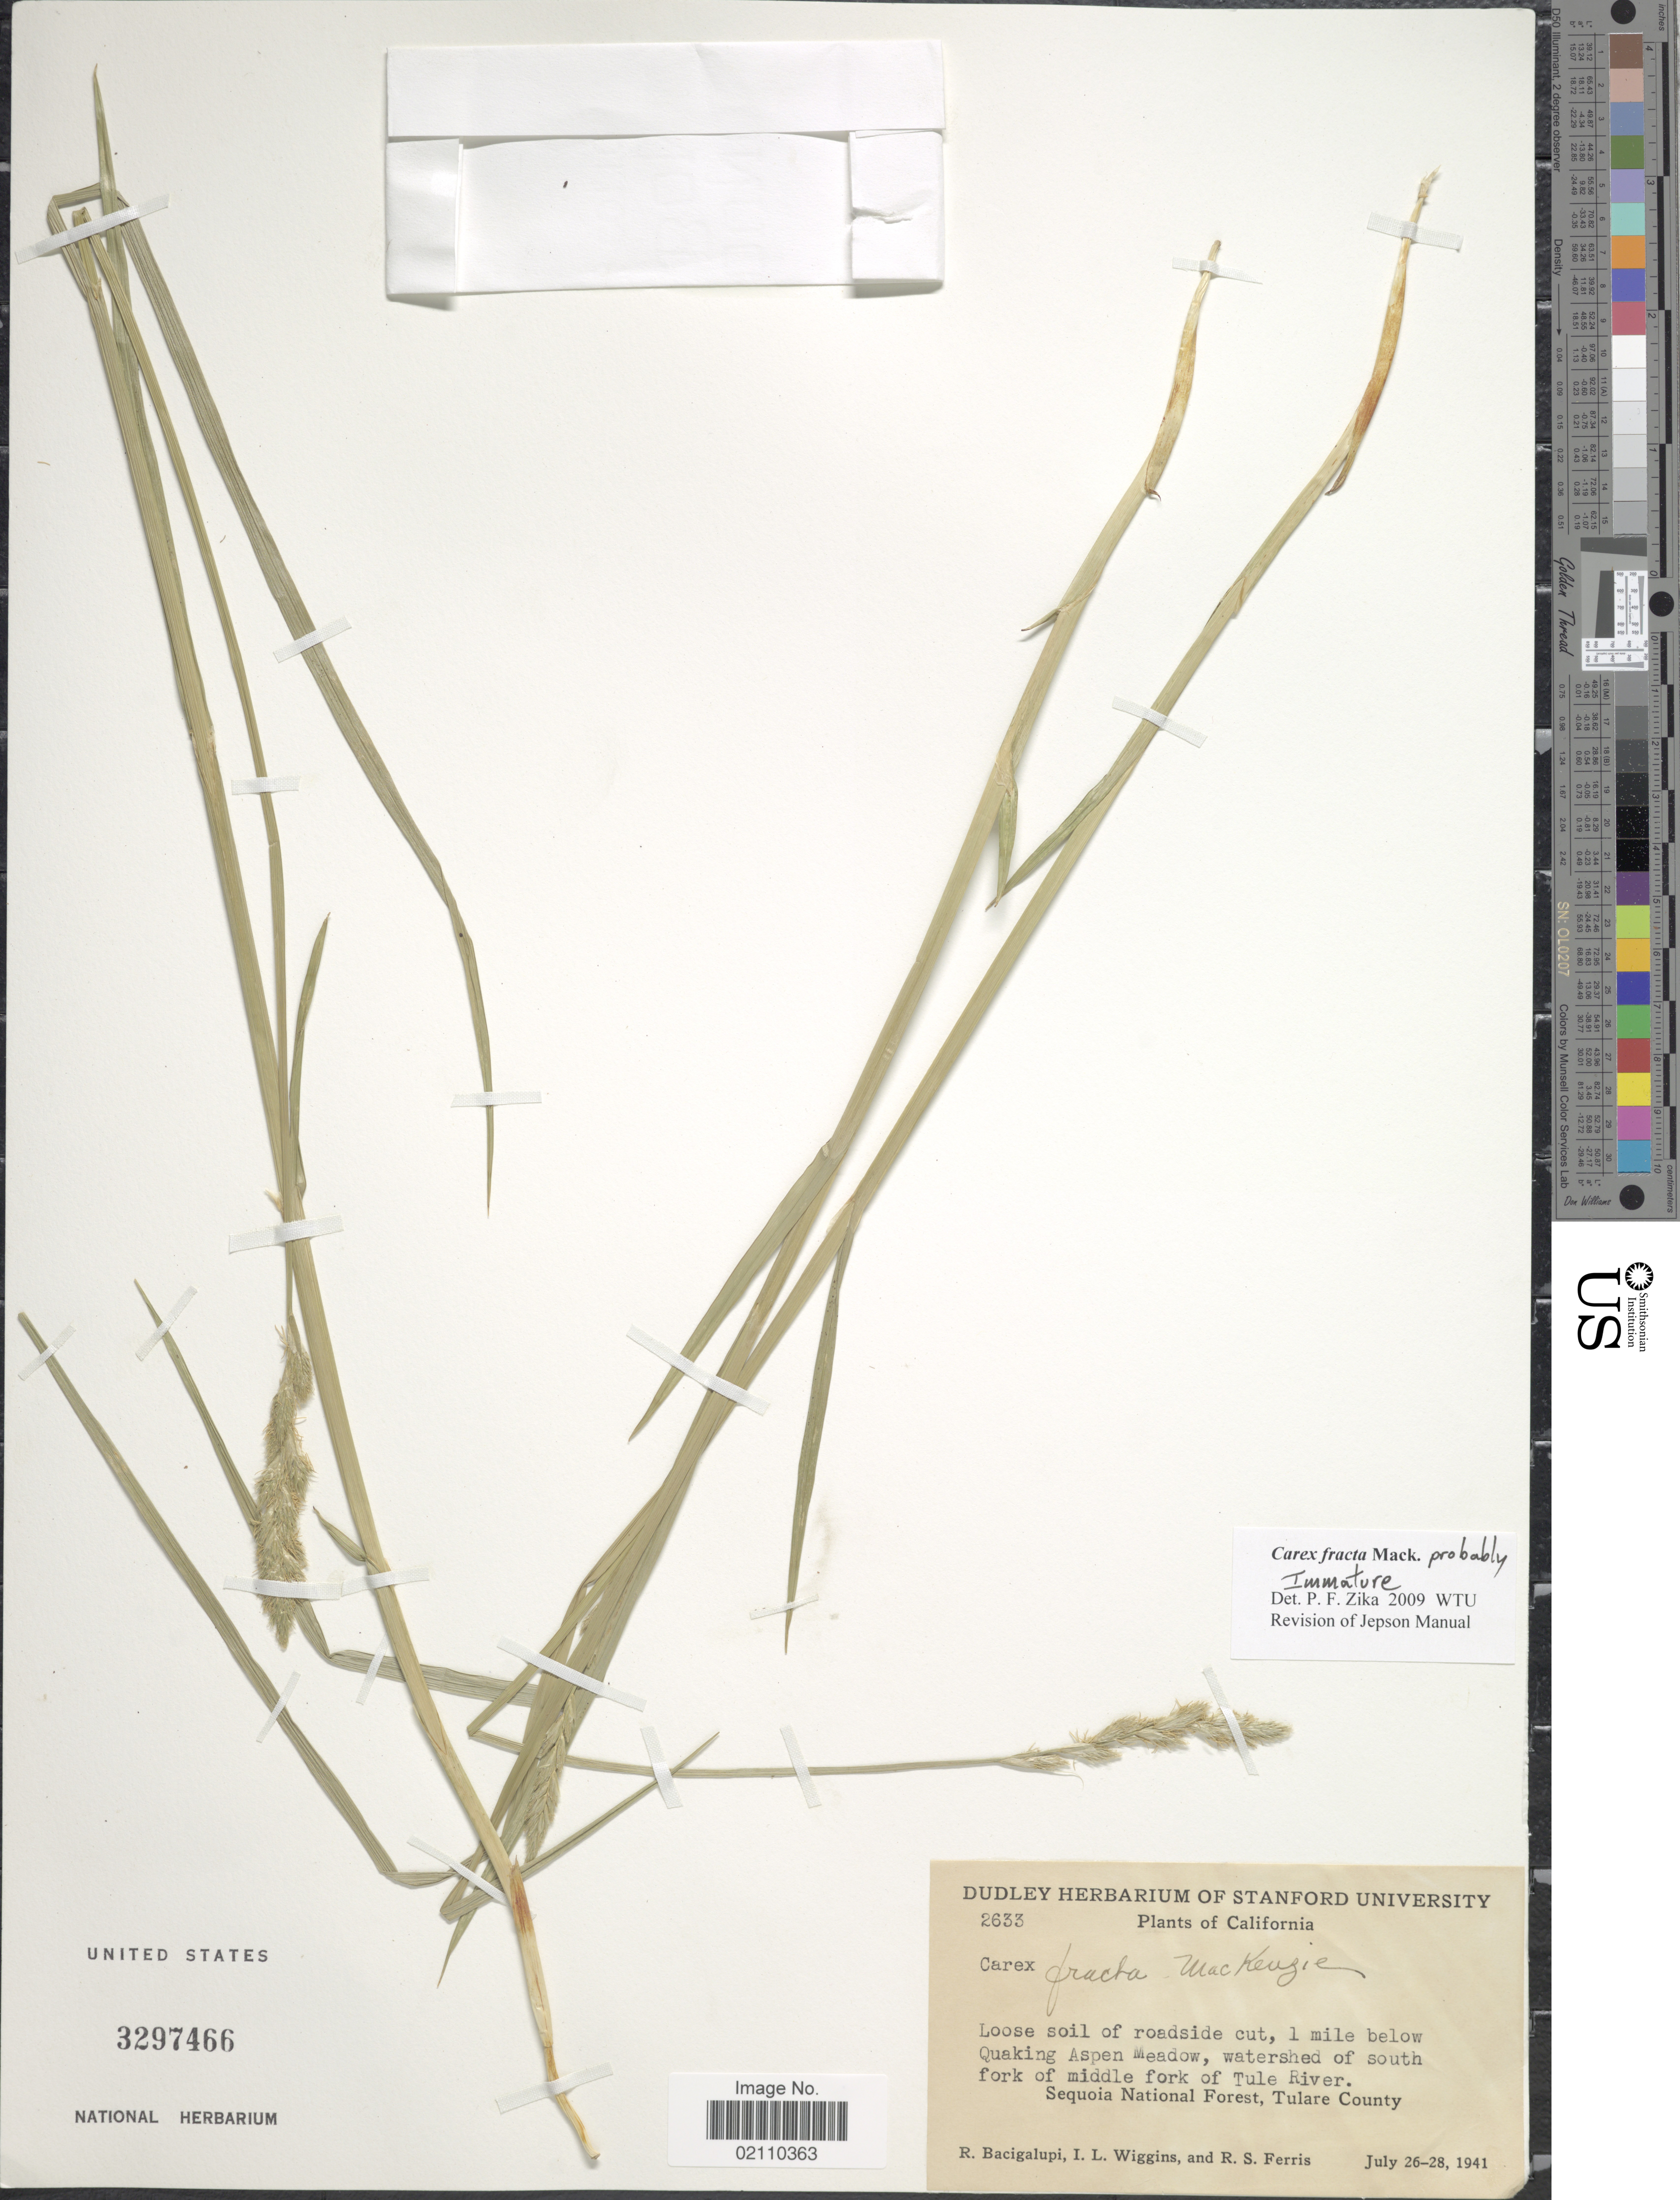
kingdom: Plantae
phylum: Tracheophyta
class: Liliopsida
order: Poales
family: Cyperaceae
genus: Carex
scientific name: Carex fracta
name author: Mack.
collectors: R. Bacigalupi, I. L. Wiggins & R. S. Ferris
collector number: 2633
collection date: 1941-07-26/1941-07-28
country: United States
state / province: California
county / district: Tulare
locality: Loose soil of roadside cut, 1 mile below Quaking Aspen Meadow, watershed of south fork of middle fork of Tule River, Sequoia National Forest, Tulare County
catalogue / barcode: US 3297466